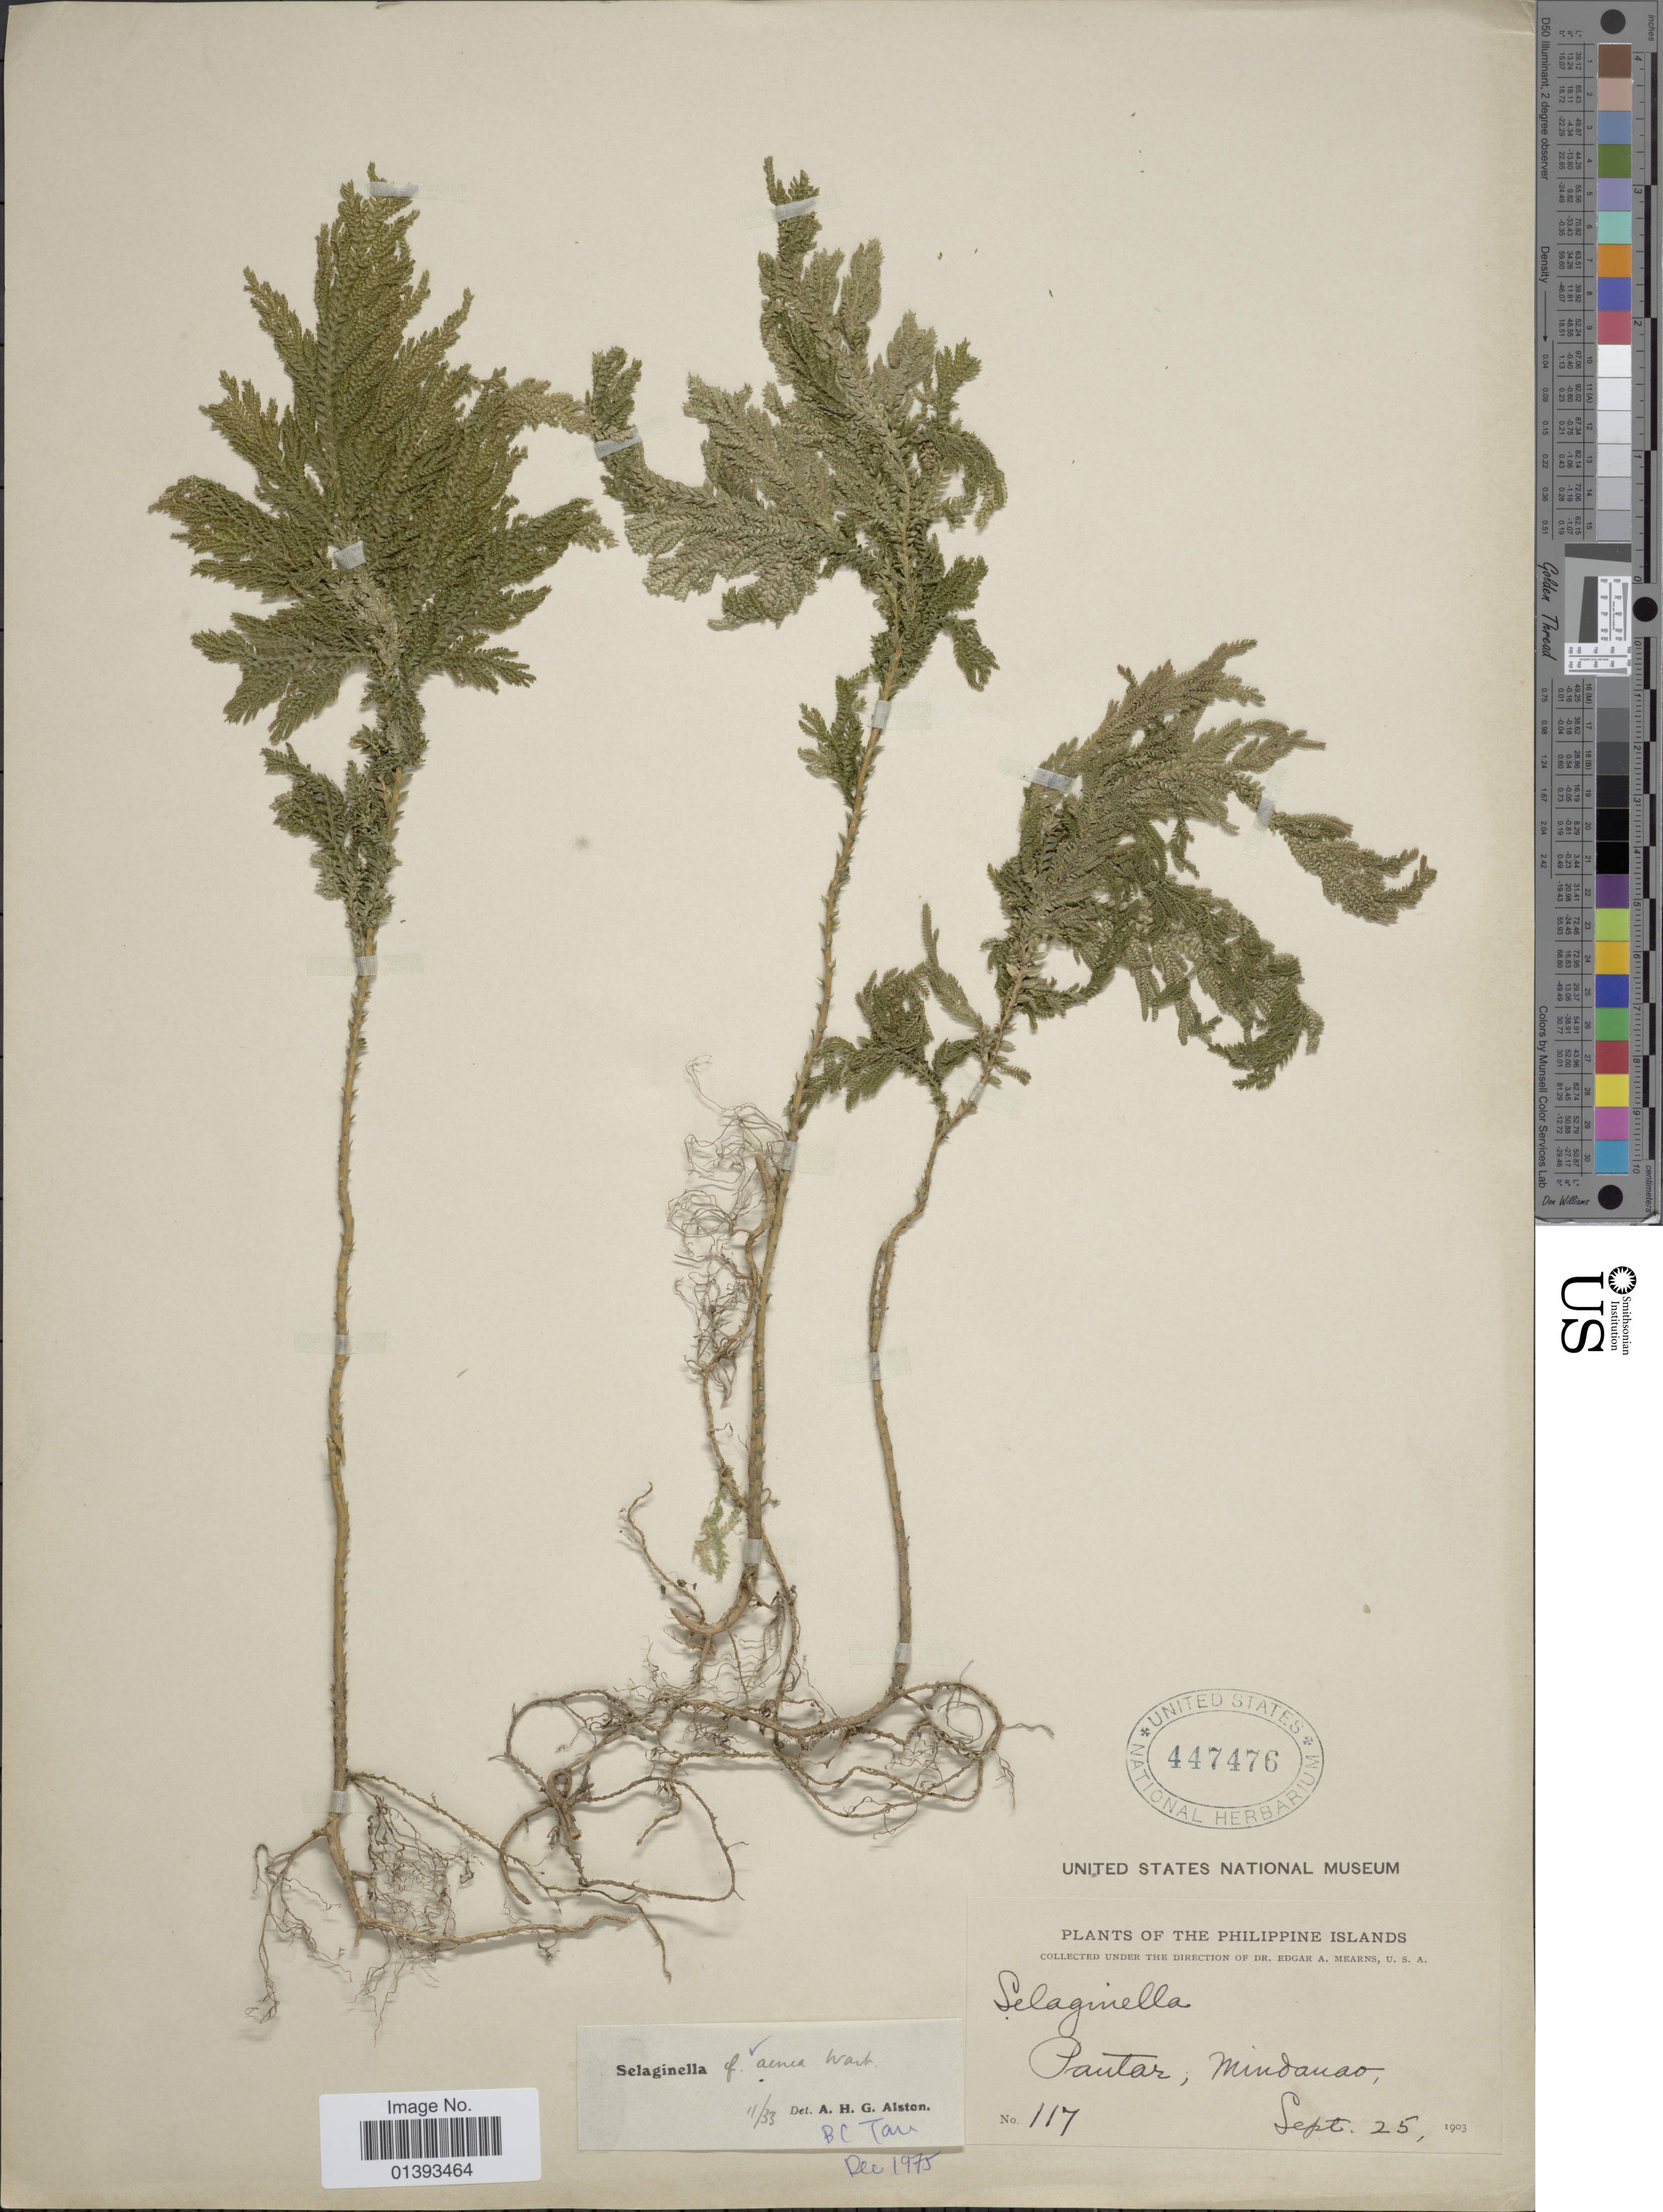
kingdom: Plantae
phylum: Tracheophyta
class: Lycopodiopsida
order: Selaginellales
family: Selaginellaceae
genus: Selaginella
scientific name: Selaginella aenea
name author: Warb.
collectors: E. A. Mearns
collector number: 117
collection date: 1903-09-25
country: Philippines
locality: Pantar, Mindanao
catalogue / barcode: US 447476